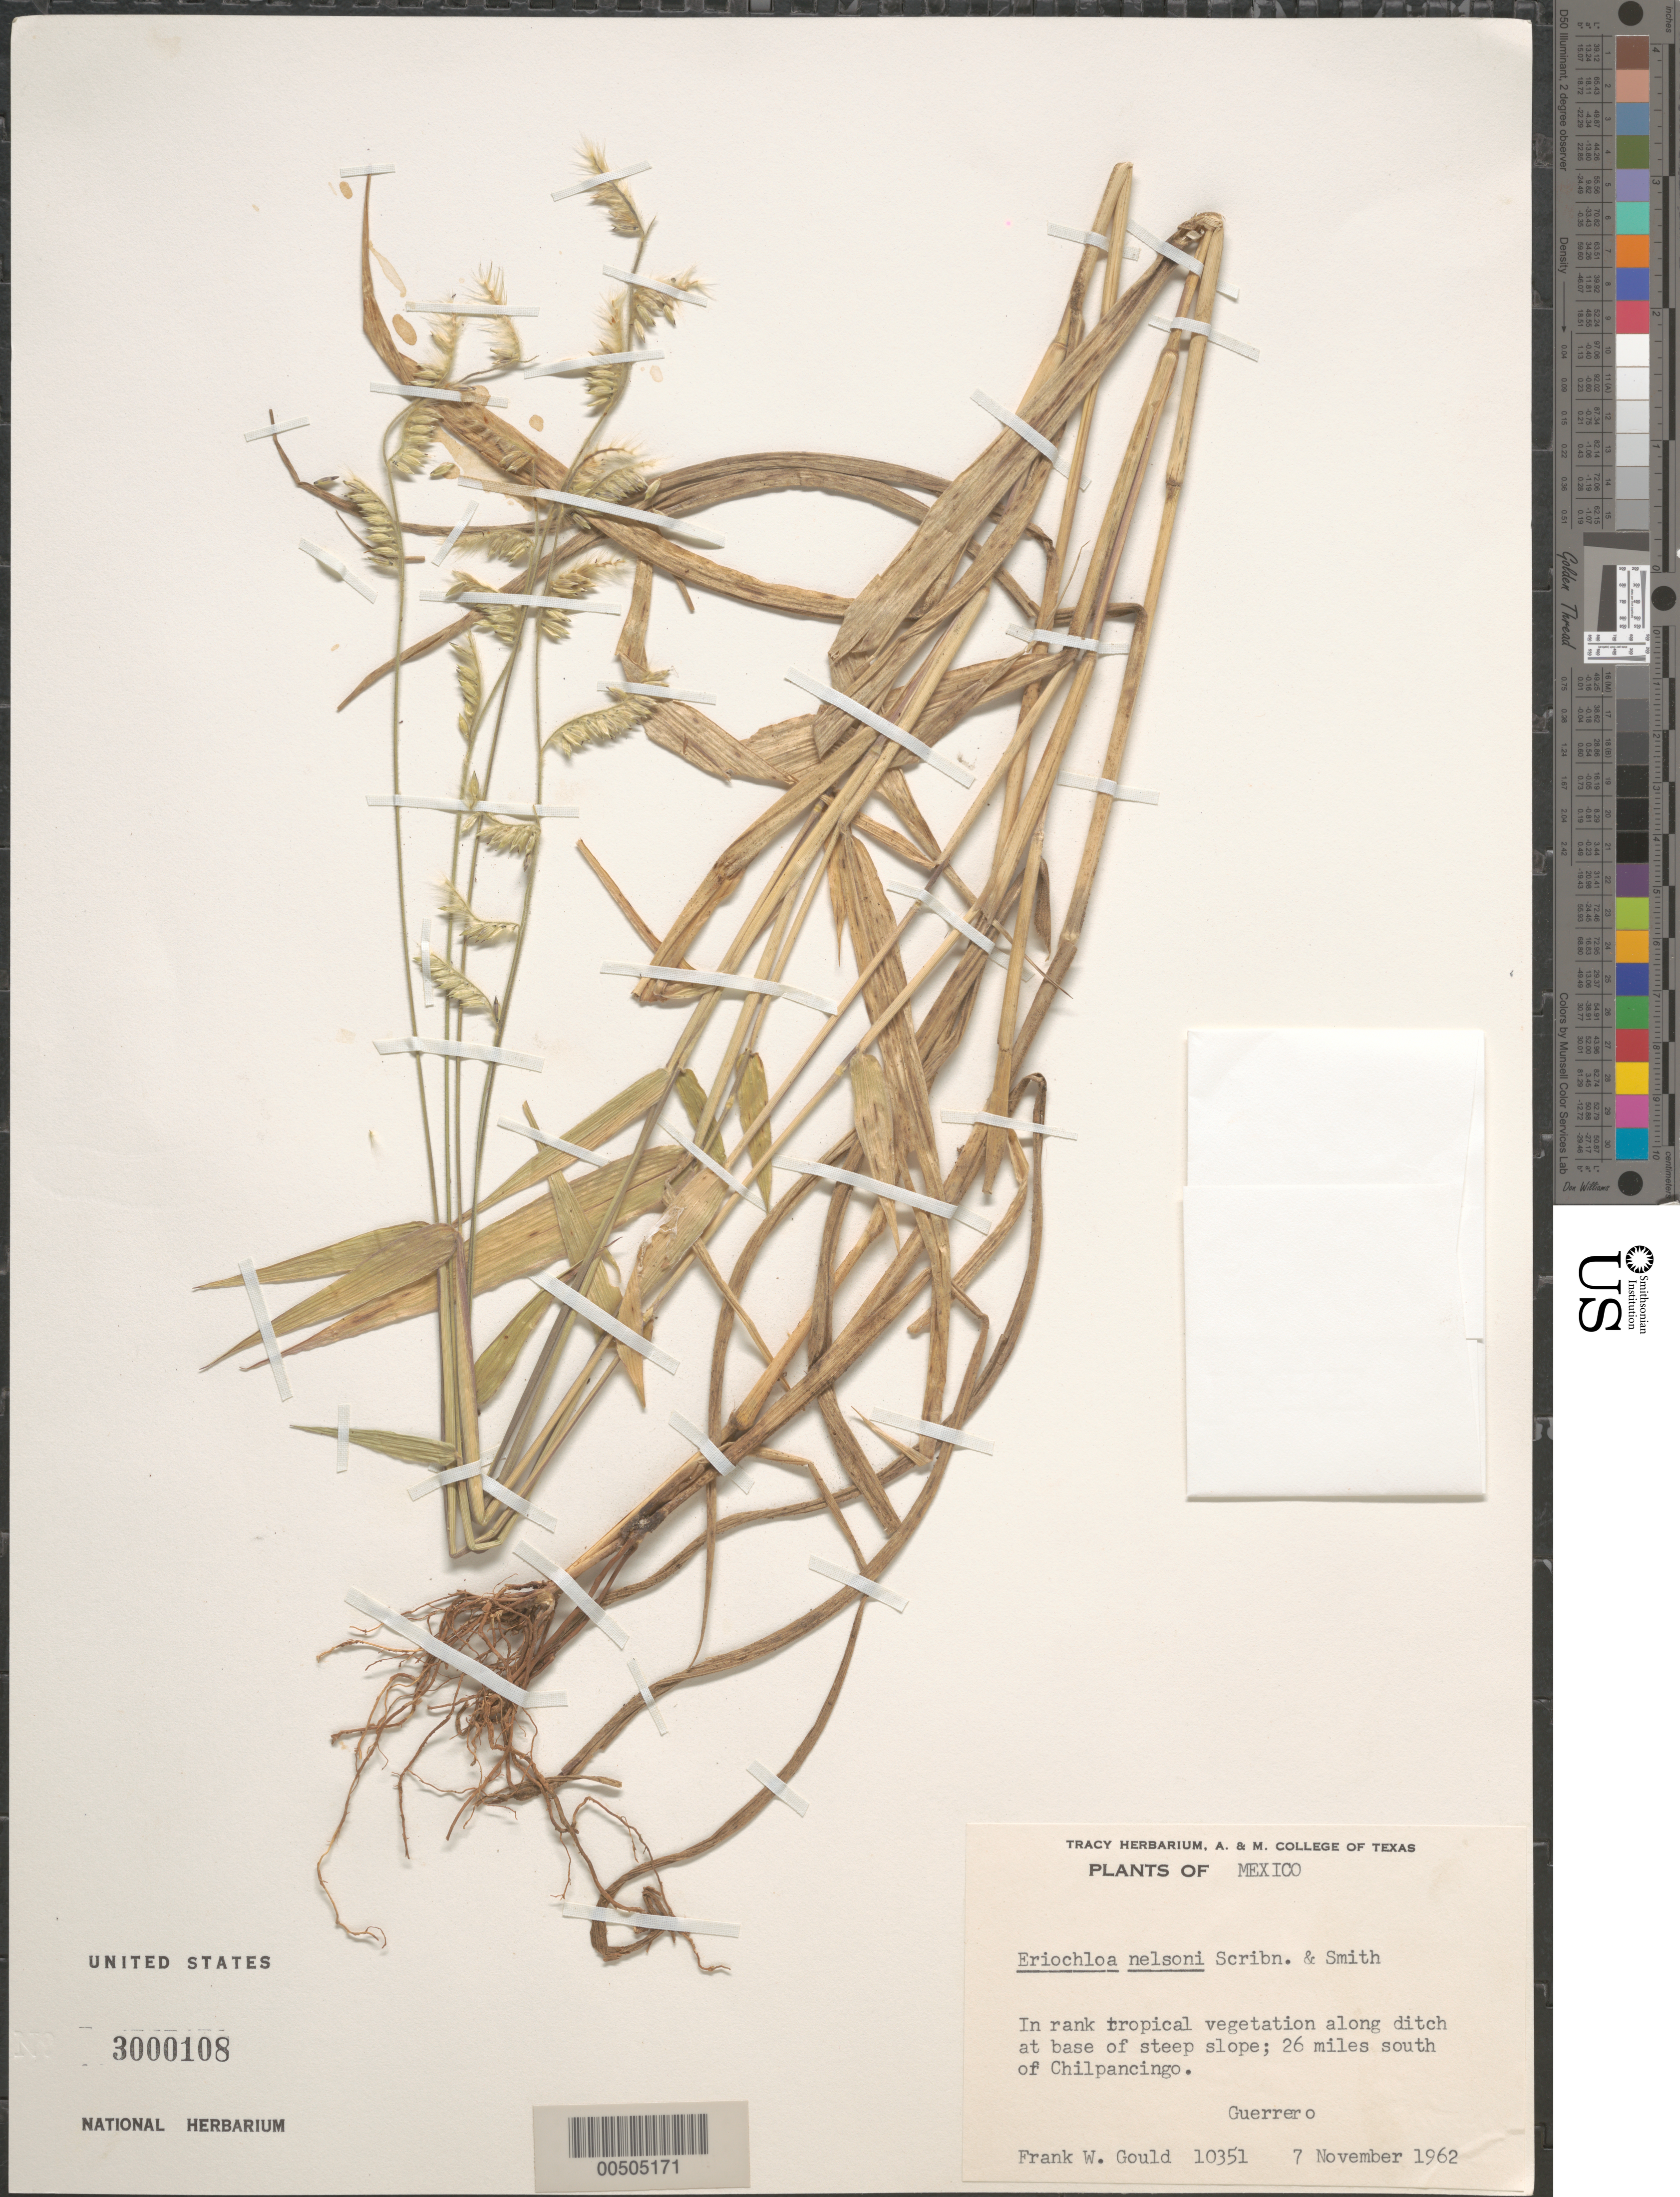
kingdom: Plantae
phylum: Tracheophyta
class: Liliopsida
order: Poales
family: Poaceae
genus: Eriochloa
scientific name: Eriochloa nelsonii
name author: Scribn. & J.G. Sm.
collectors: F. W. Gould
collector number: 10351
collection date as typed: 7 Nov 1962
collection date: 1962-11-07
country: Mexico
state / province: Guerrero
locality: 26 mi S of Chilpancingo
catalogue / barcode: US 3000108